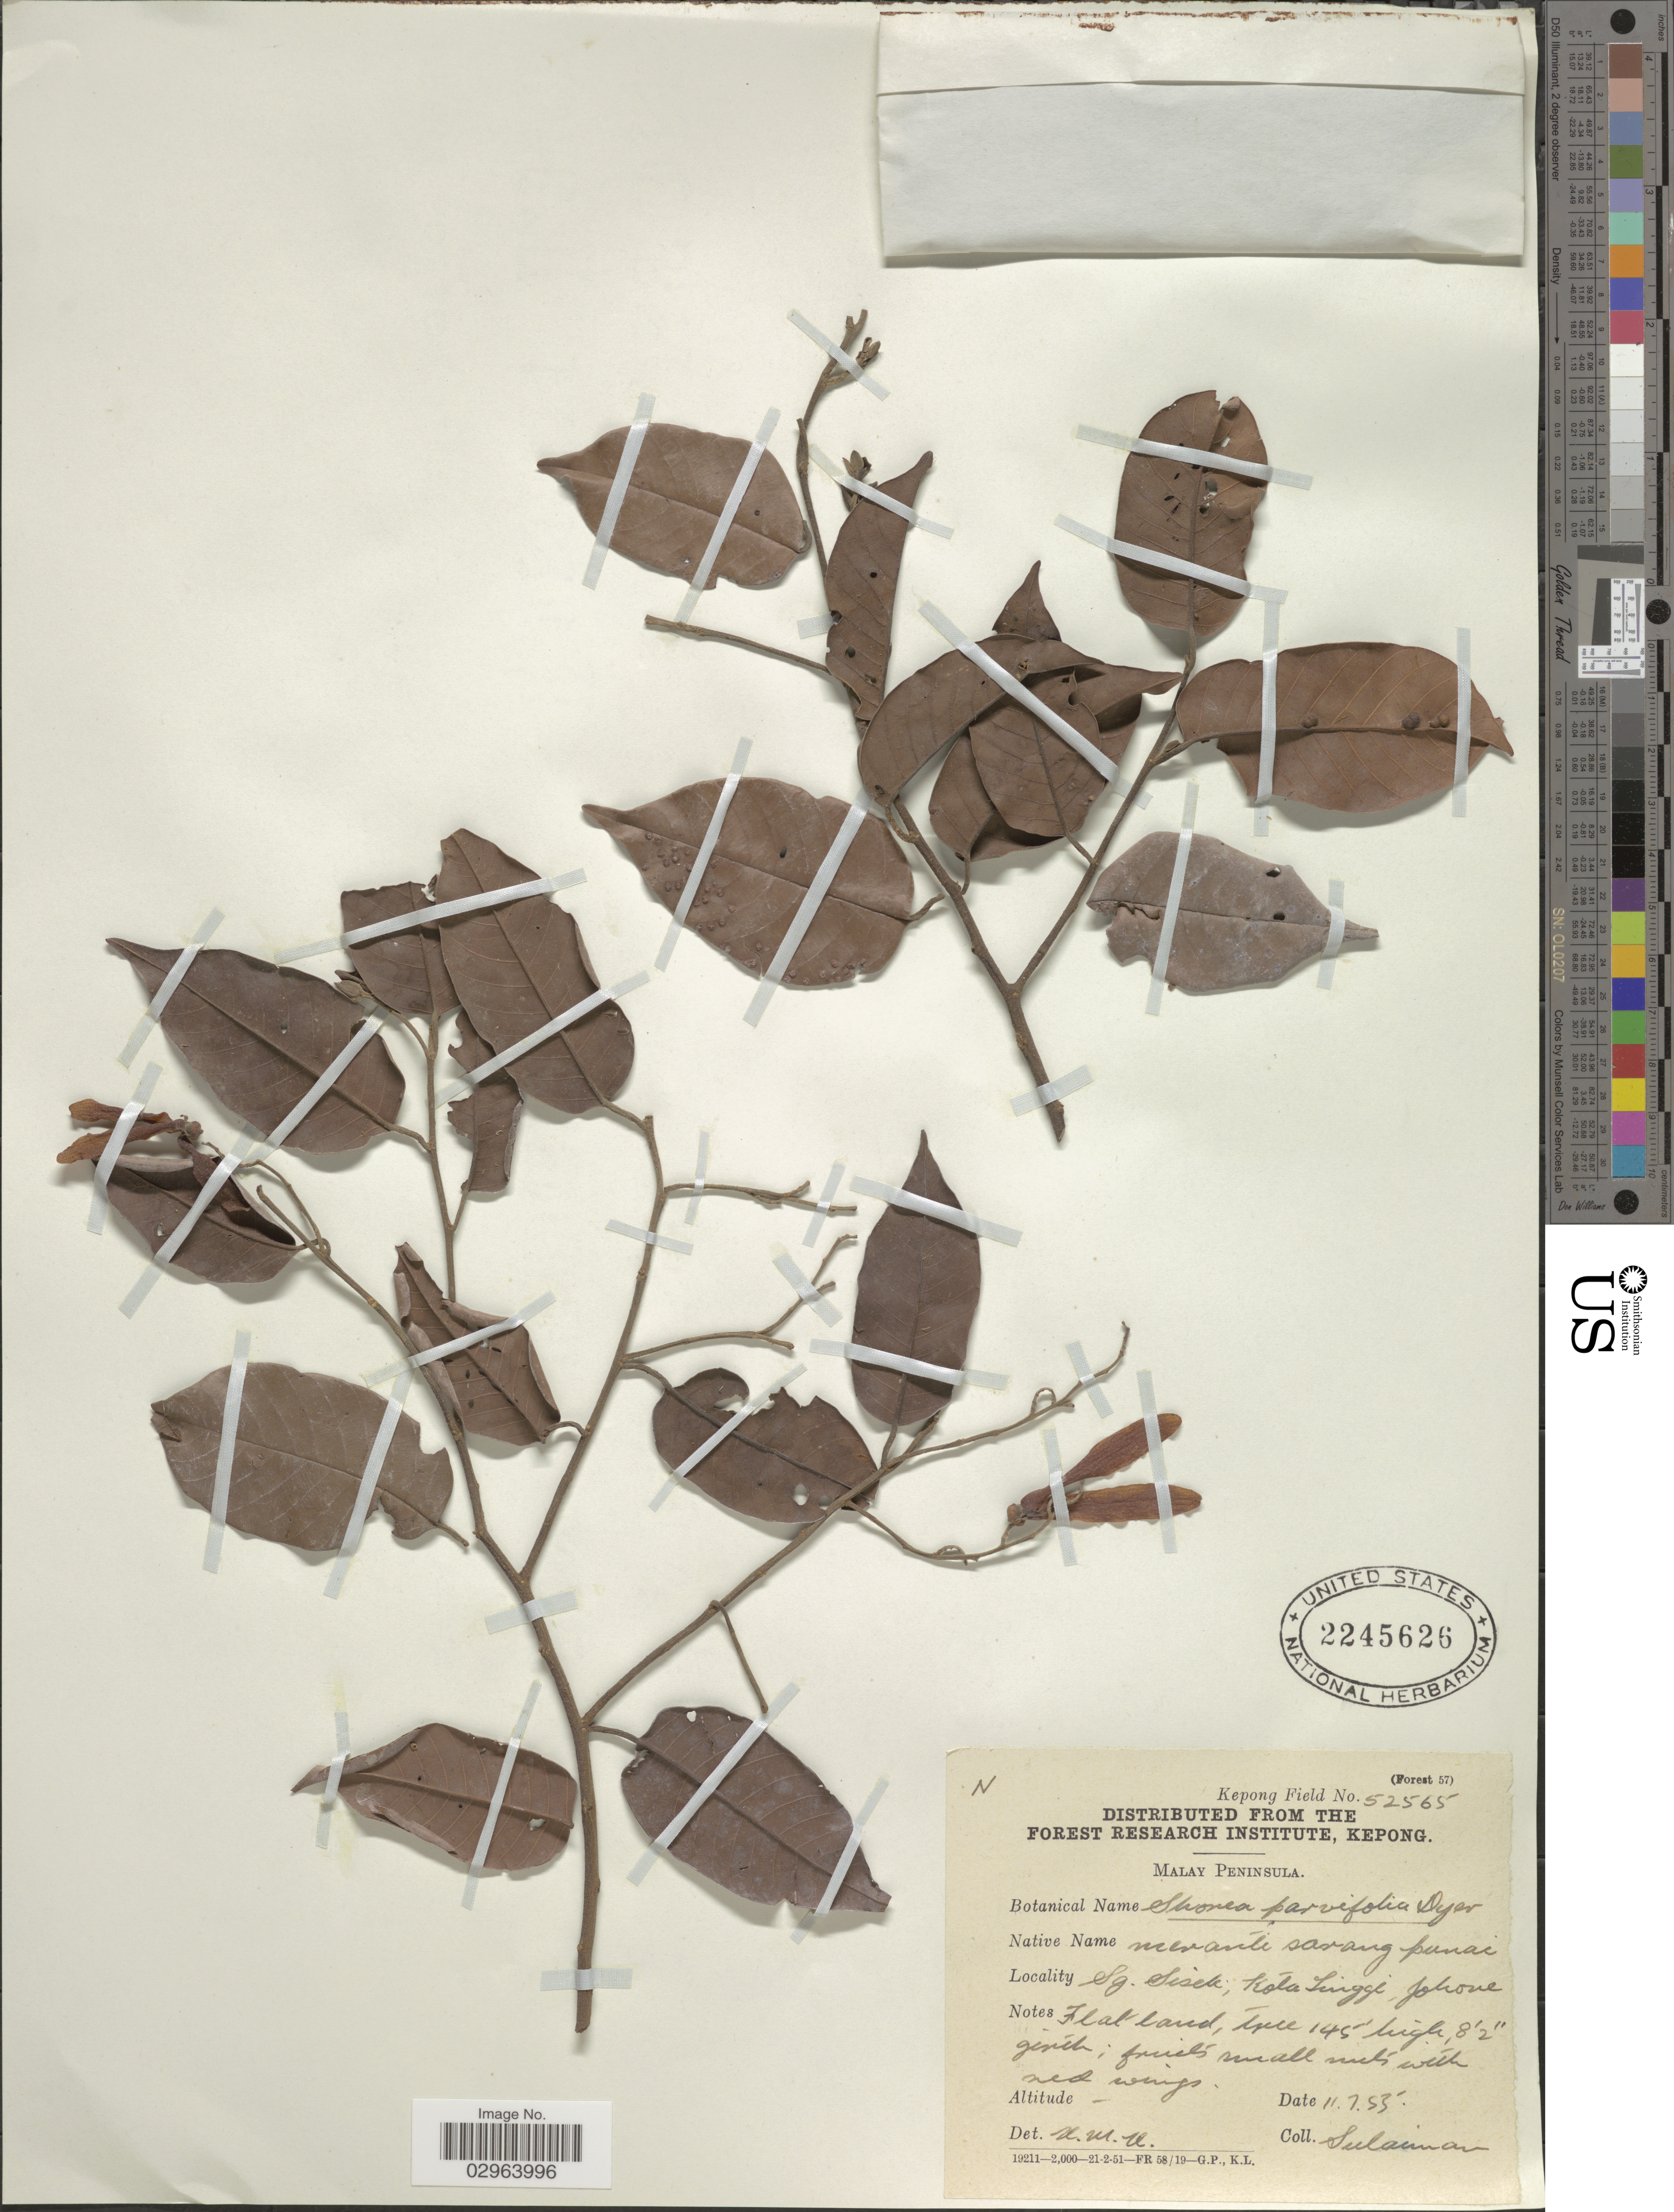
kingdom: Plantae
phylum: Tracheophyta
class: Magnoliopsida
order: Malvales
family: Dipterocarpaceae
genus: Rubroshorea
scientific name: Rubroshorea parvifolia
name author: (Dyer) P.S. Ashton & J. Heck.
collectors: Sulaiman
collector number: Kepong Field 52565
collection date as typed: Transcribed d/m/y: 11/7/53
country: Malaysia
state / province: Johor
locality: Malay Peninsula. Sg. Sisek; Kota Singge, Johore.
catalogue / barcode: US 2245626